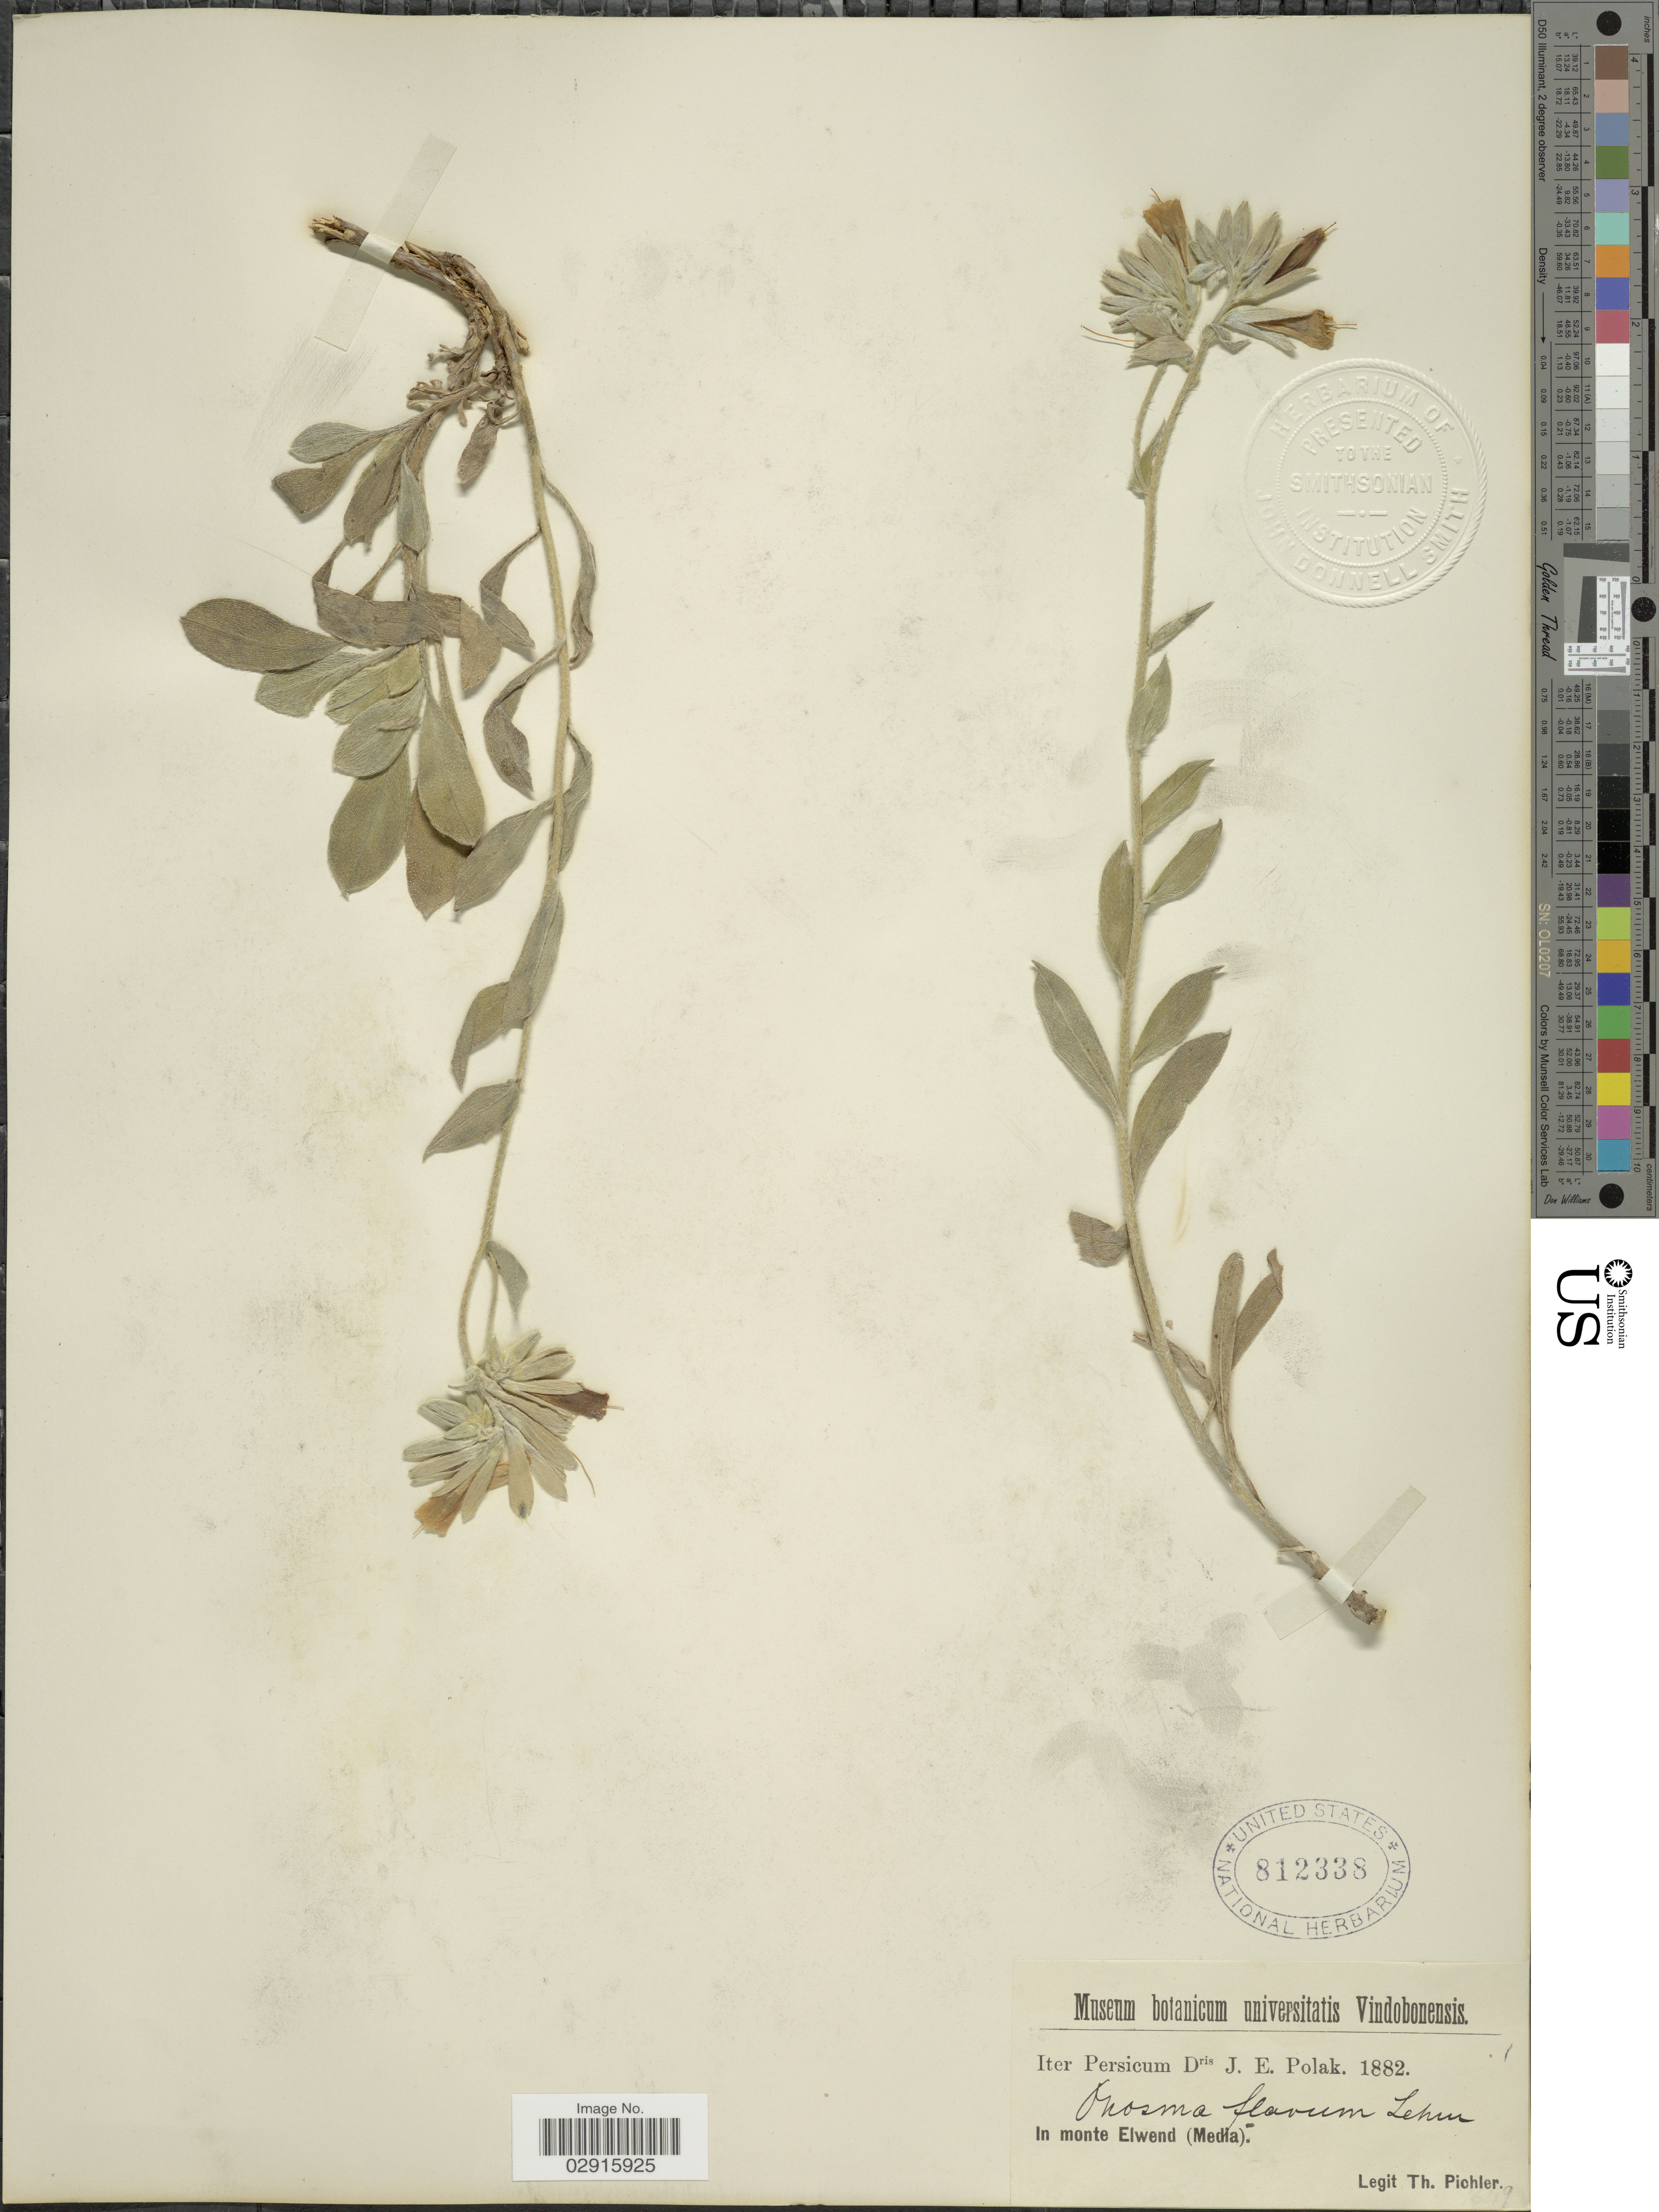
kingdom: Plantae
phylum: Tracheophyta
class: Magnoliopsida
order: Boraginales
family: Boraginaceae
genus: Onosma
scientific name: Onosma flava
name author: Vatke ex Boiss.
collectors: T. Pichler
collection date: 1882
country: Iran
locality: Iter Persicum, In monte Elwend (Media).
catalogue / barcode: US 812338